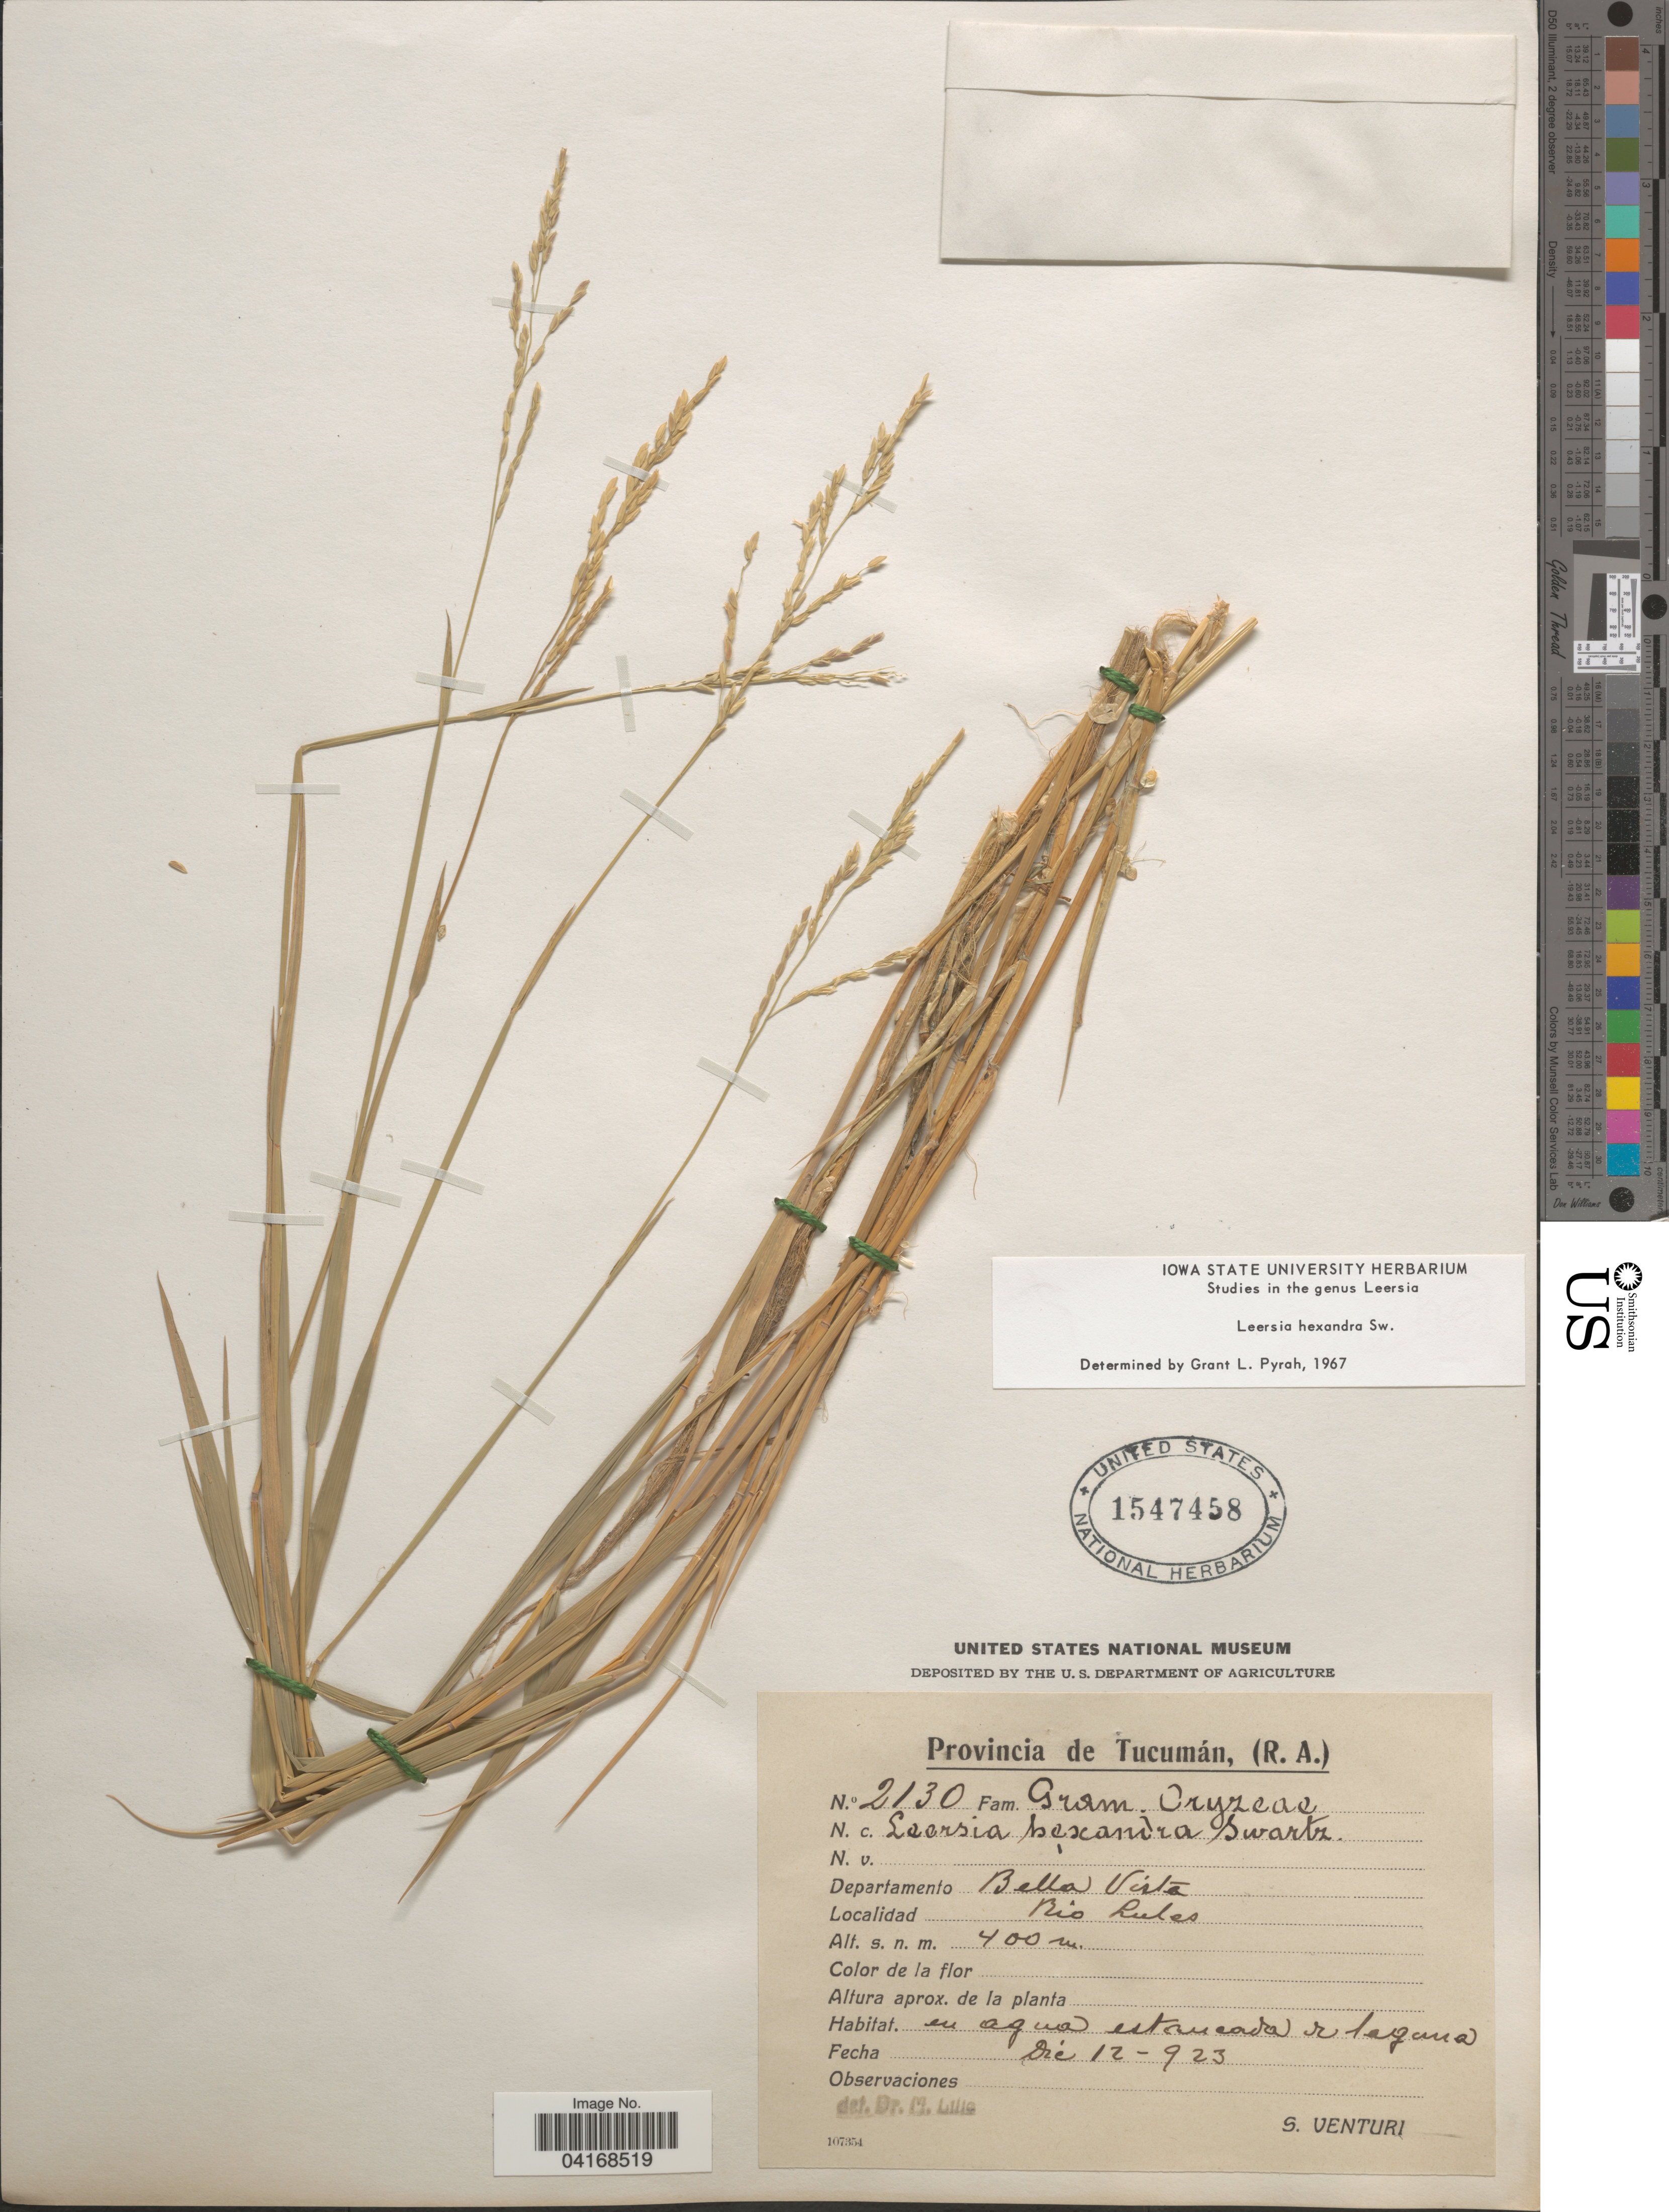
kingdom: Plantae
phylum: Tracheophyta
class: Liliopsida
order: Poales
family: Poaceae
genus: Leersia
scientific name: Leersia hexandra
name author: Sw.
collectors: S. Venturi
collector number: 2130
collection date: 1923-12-12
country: Argentina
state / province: Tucuman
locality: (R. A.). Departamento Bella Vista. Rio Lules.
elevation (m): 400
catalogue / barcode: US 1547458